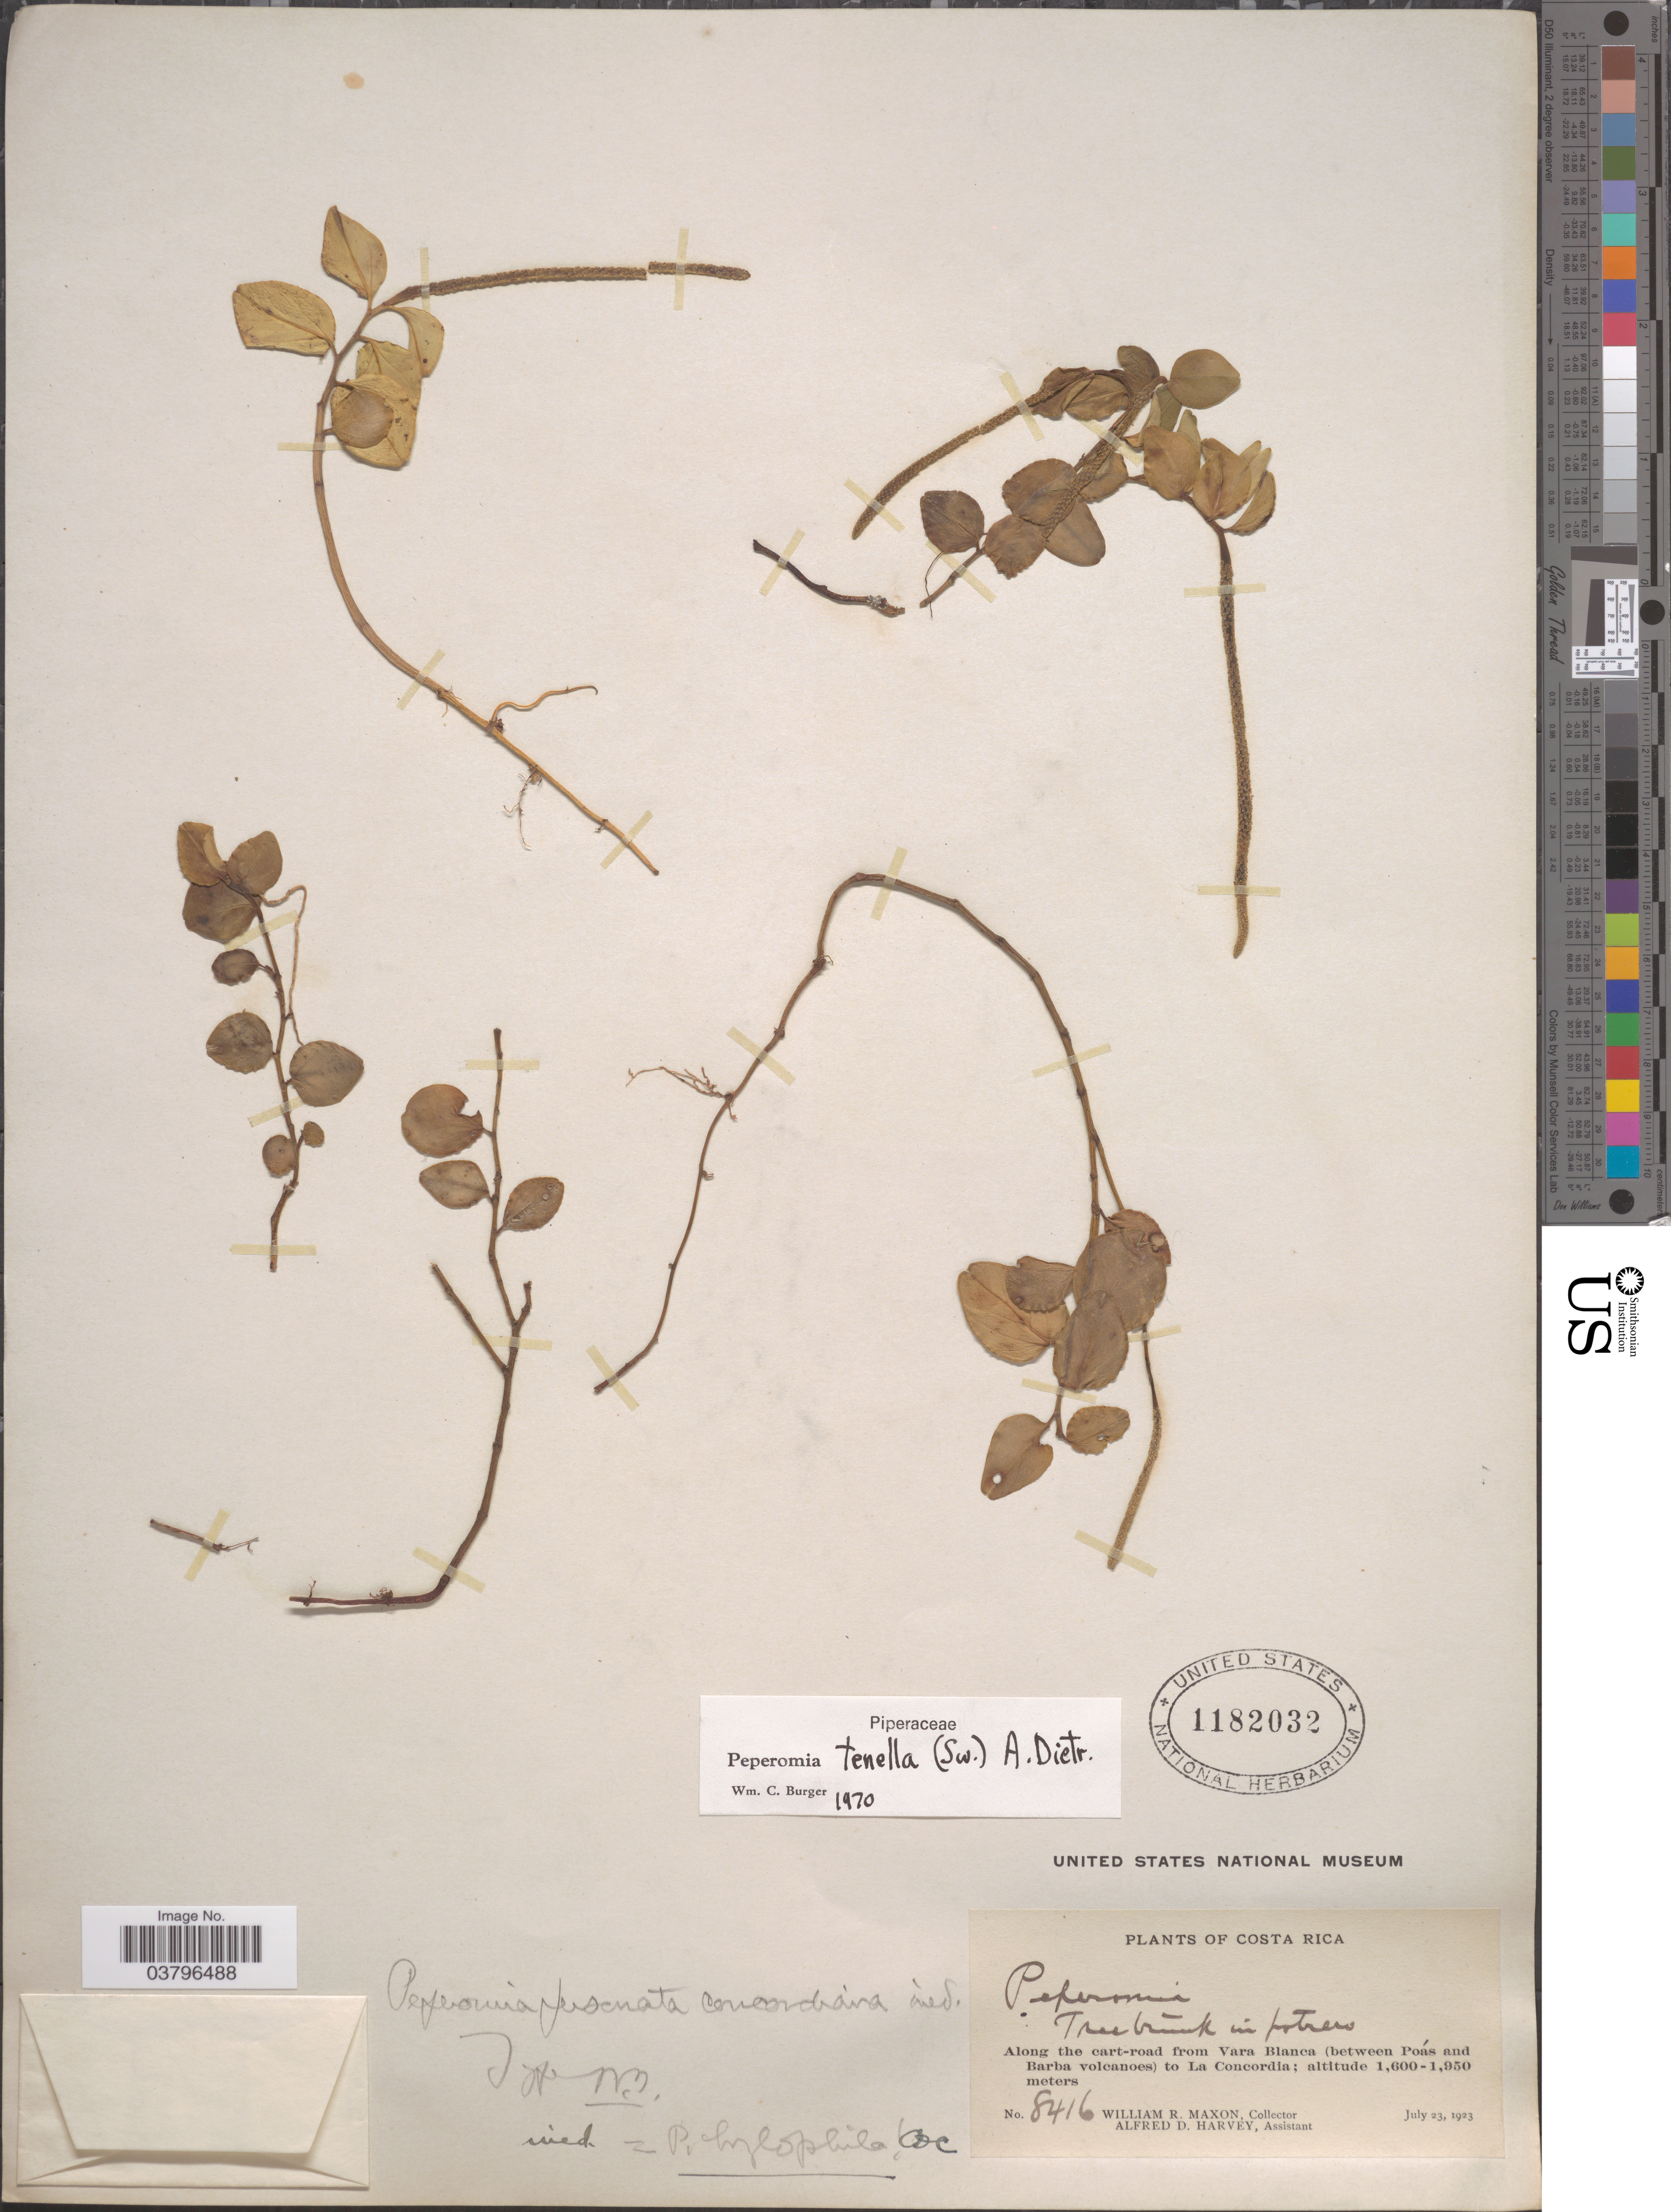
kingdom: Plantae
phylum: Tracheophyta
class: Magnoliopsida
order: Piperales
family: Piperaceae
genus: Peperomia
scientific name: Peperomia tenuipes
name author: Trel.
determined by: Jiménez, José Estaban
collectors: W. R. Maxon & A. D. Harvey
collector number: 8416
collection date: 1923-07-23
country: Costa Rica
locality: Along the cart-road fr Blanca (between Poás and barba volcanoes) to la Concordia.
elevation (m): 1600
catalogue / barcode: US 1182032